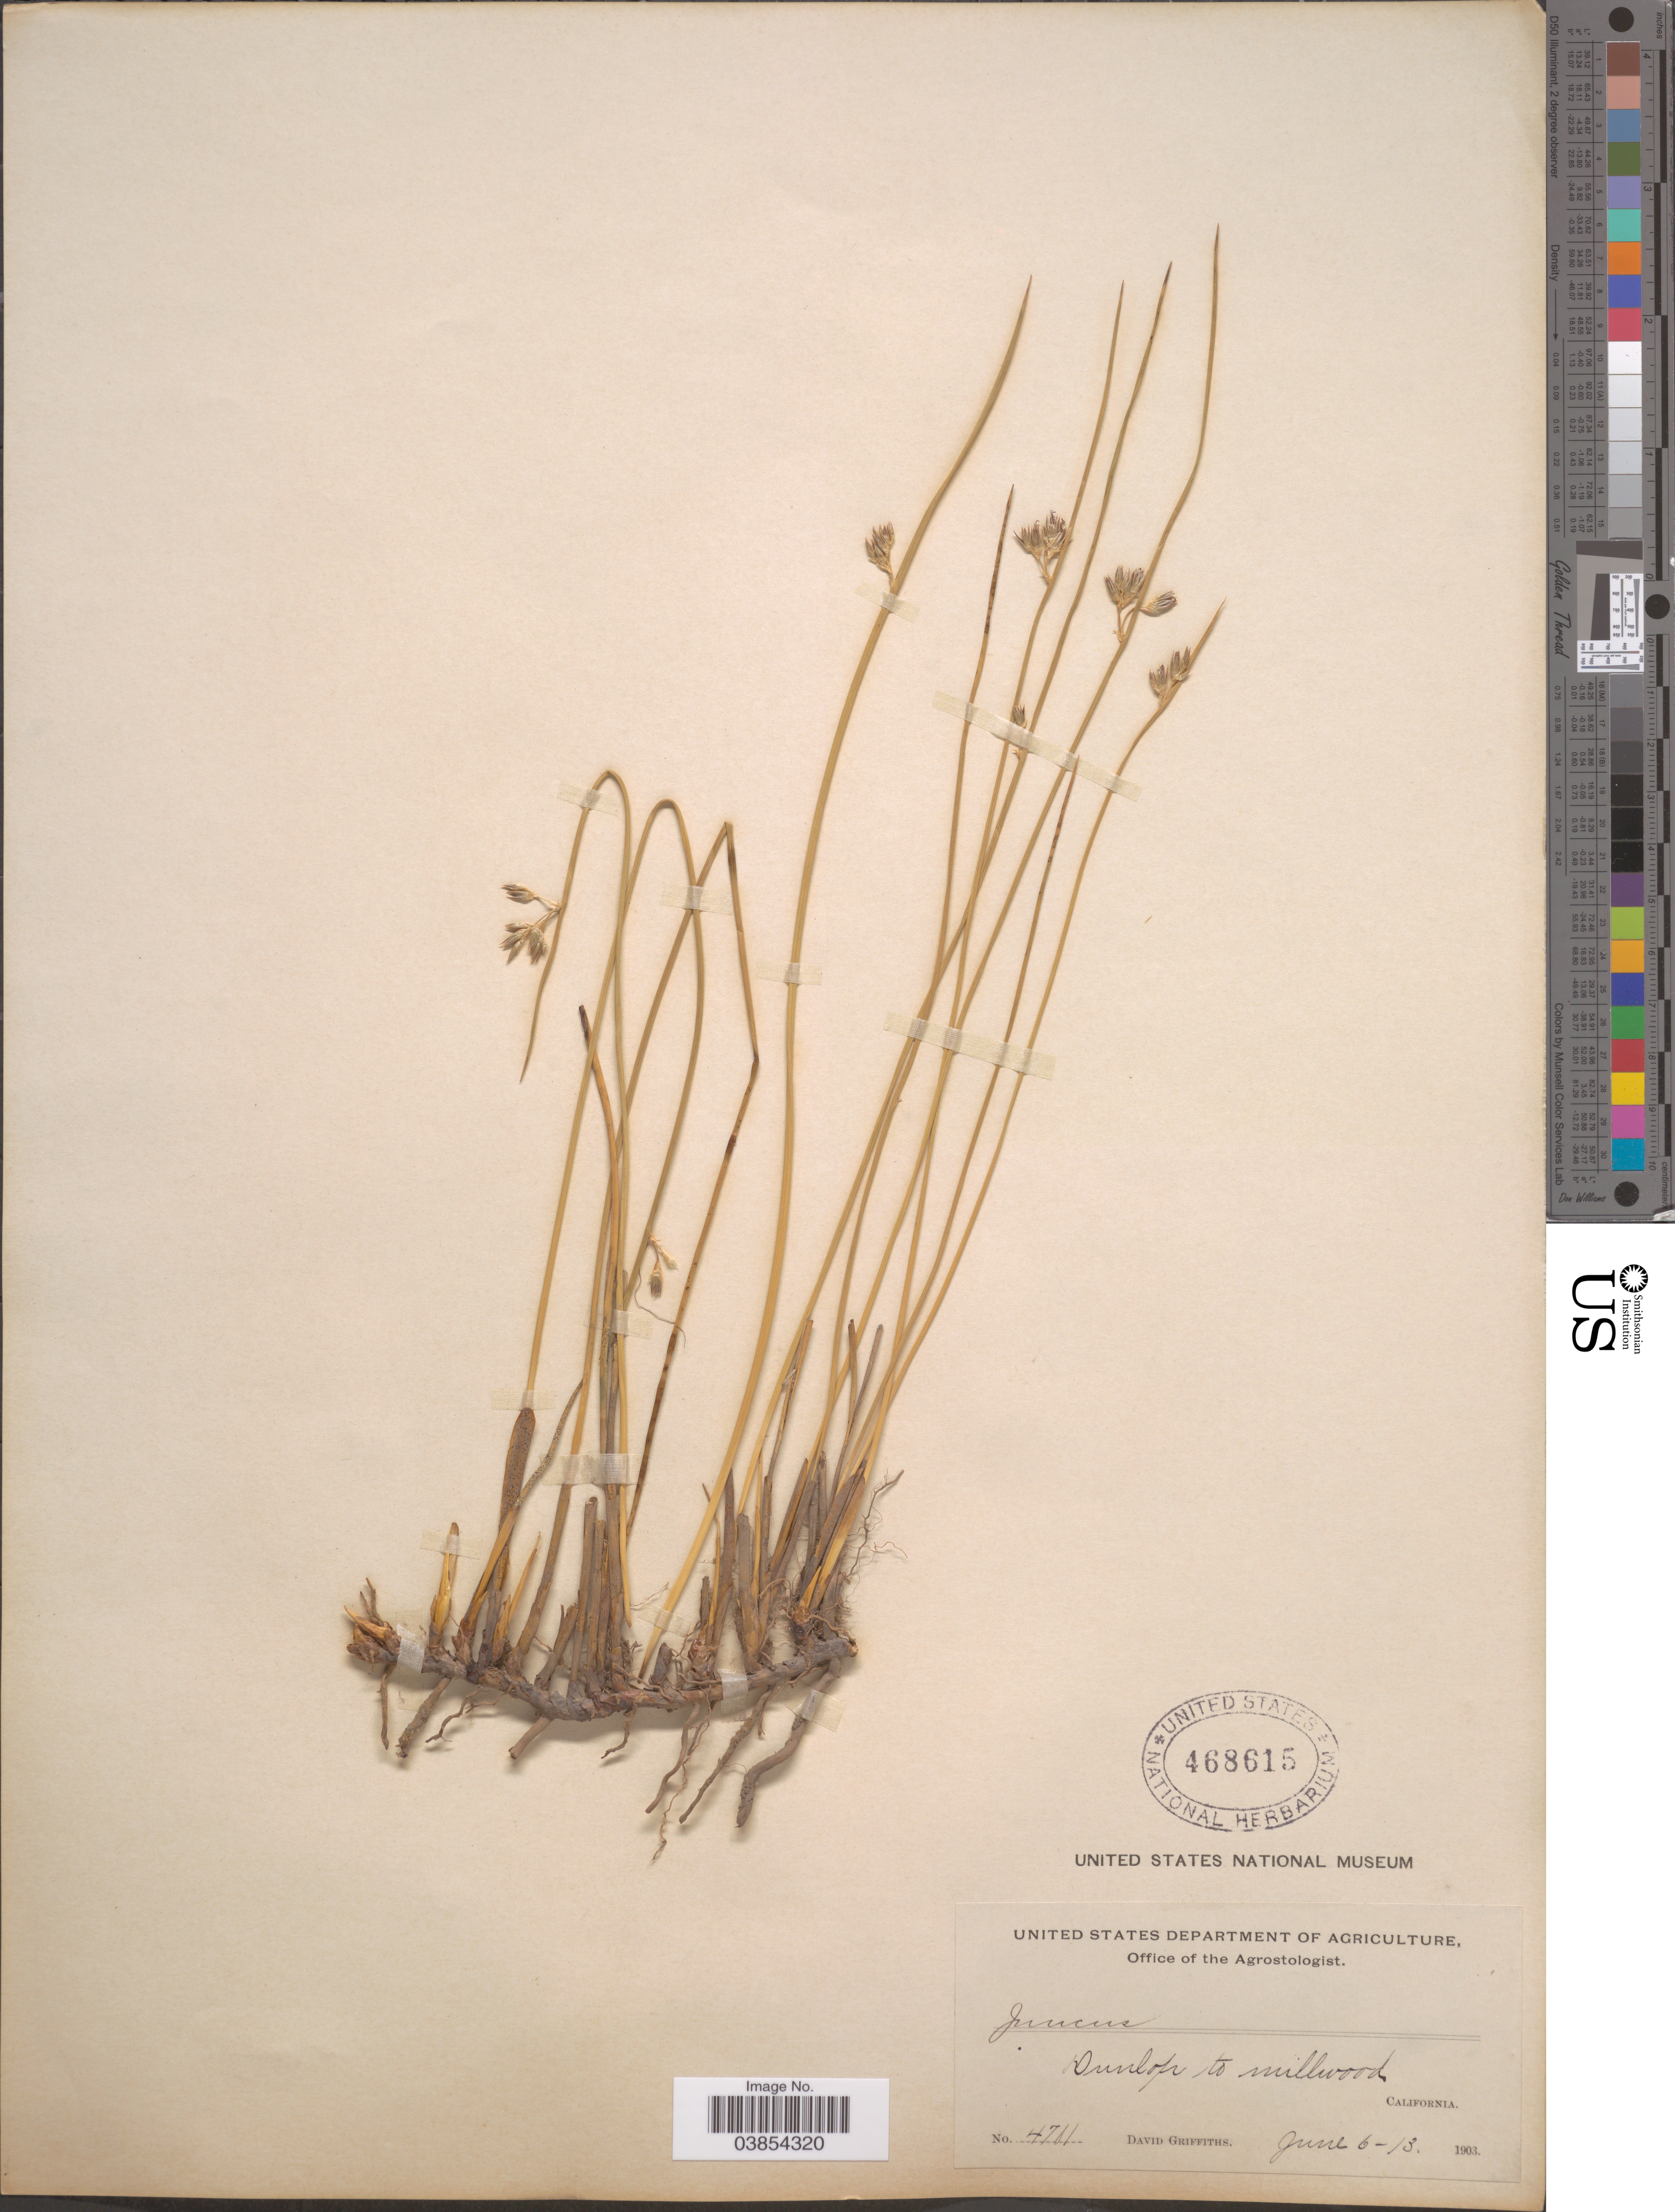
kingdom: Plantae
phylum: Tracheophyta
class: Liliopsida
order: Poales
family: Juncaceae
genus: Juncus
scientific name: Juncus lesueurii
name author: Bol.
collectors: D. Griffiths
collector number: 4701*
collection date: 1903-06-06/1903-06-13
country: United States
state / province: California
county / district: Fresno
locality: Dunlop to millwood.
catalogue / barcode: US 468615